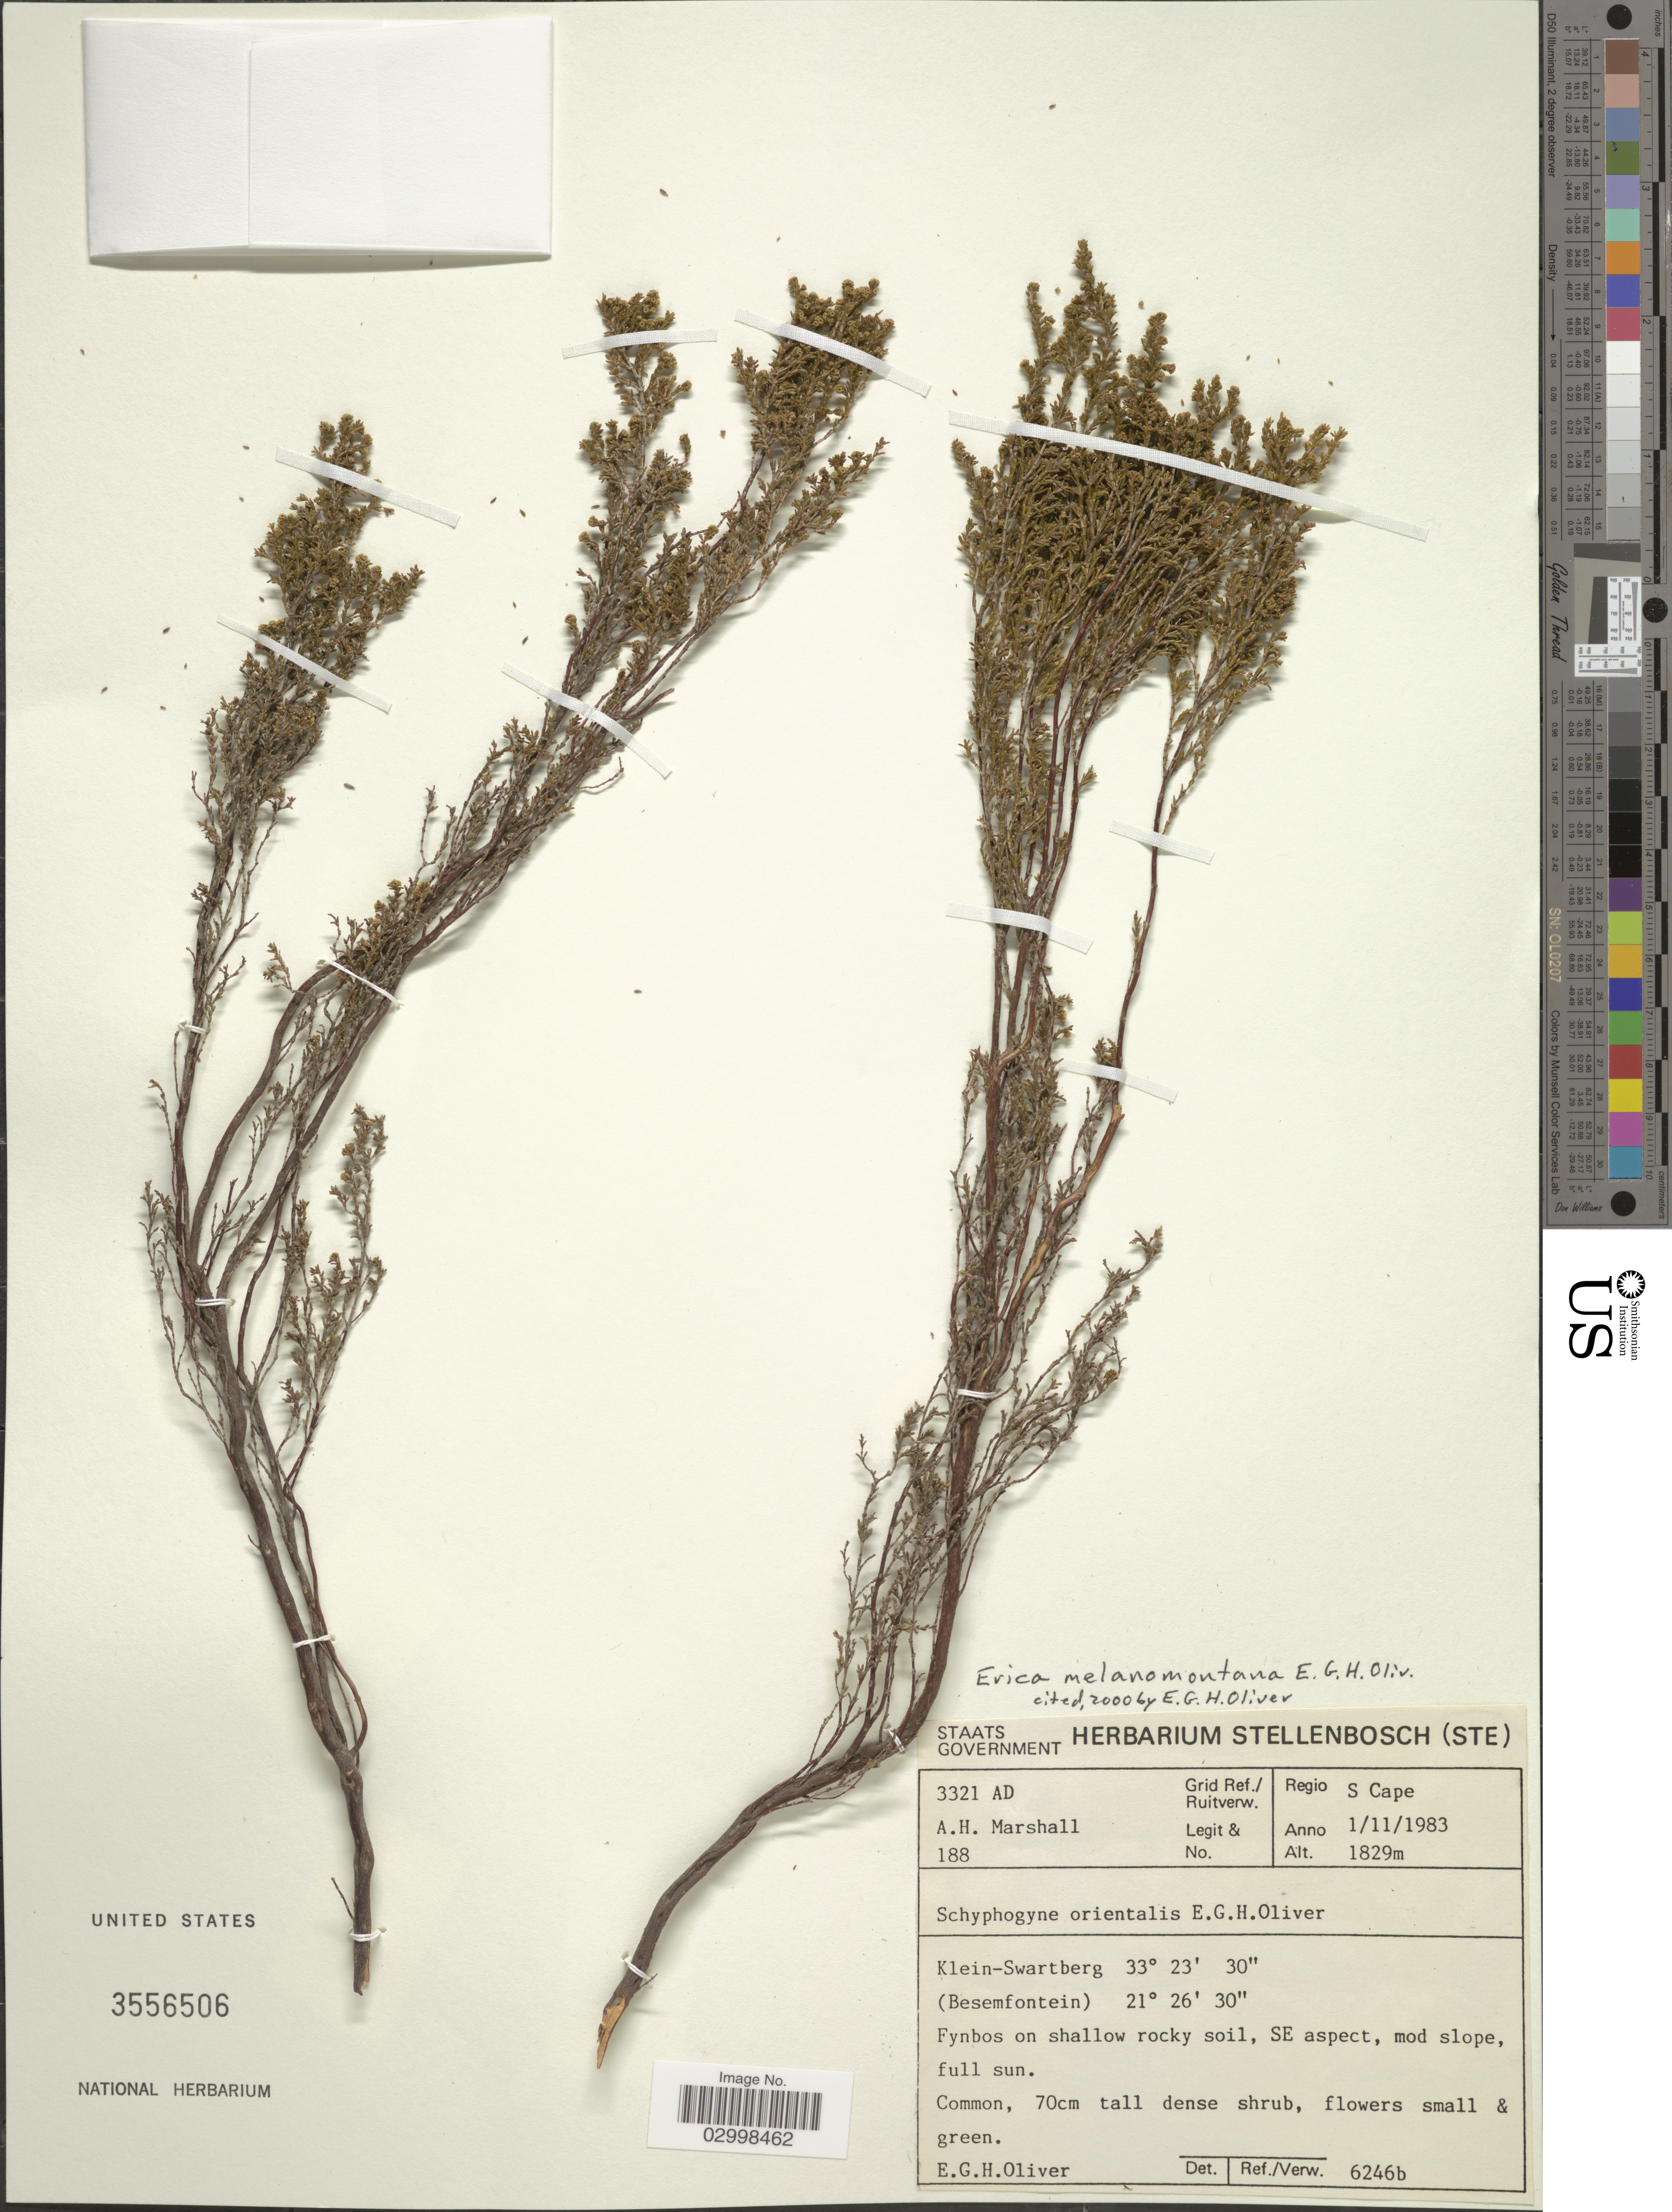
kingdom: Plantae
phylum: Tracheophyta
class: Magnoliopsida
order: Ericales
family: Ericaceae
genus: Erica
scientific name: Erica melanomontana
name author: E.G.H. Oliv.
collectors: A. Marshall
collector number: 188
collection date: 1983-11-01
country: South Africa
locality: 3321 AD Grid Ref. Regio S Cape. Klein-Swartberg (Besemfontein).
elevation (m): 1829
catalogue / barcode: US 3556506